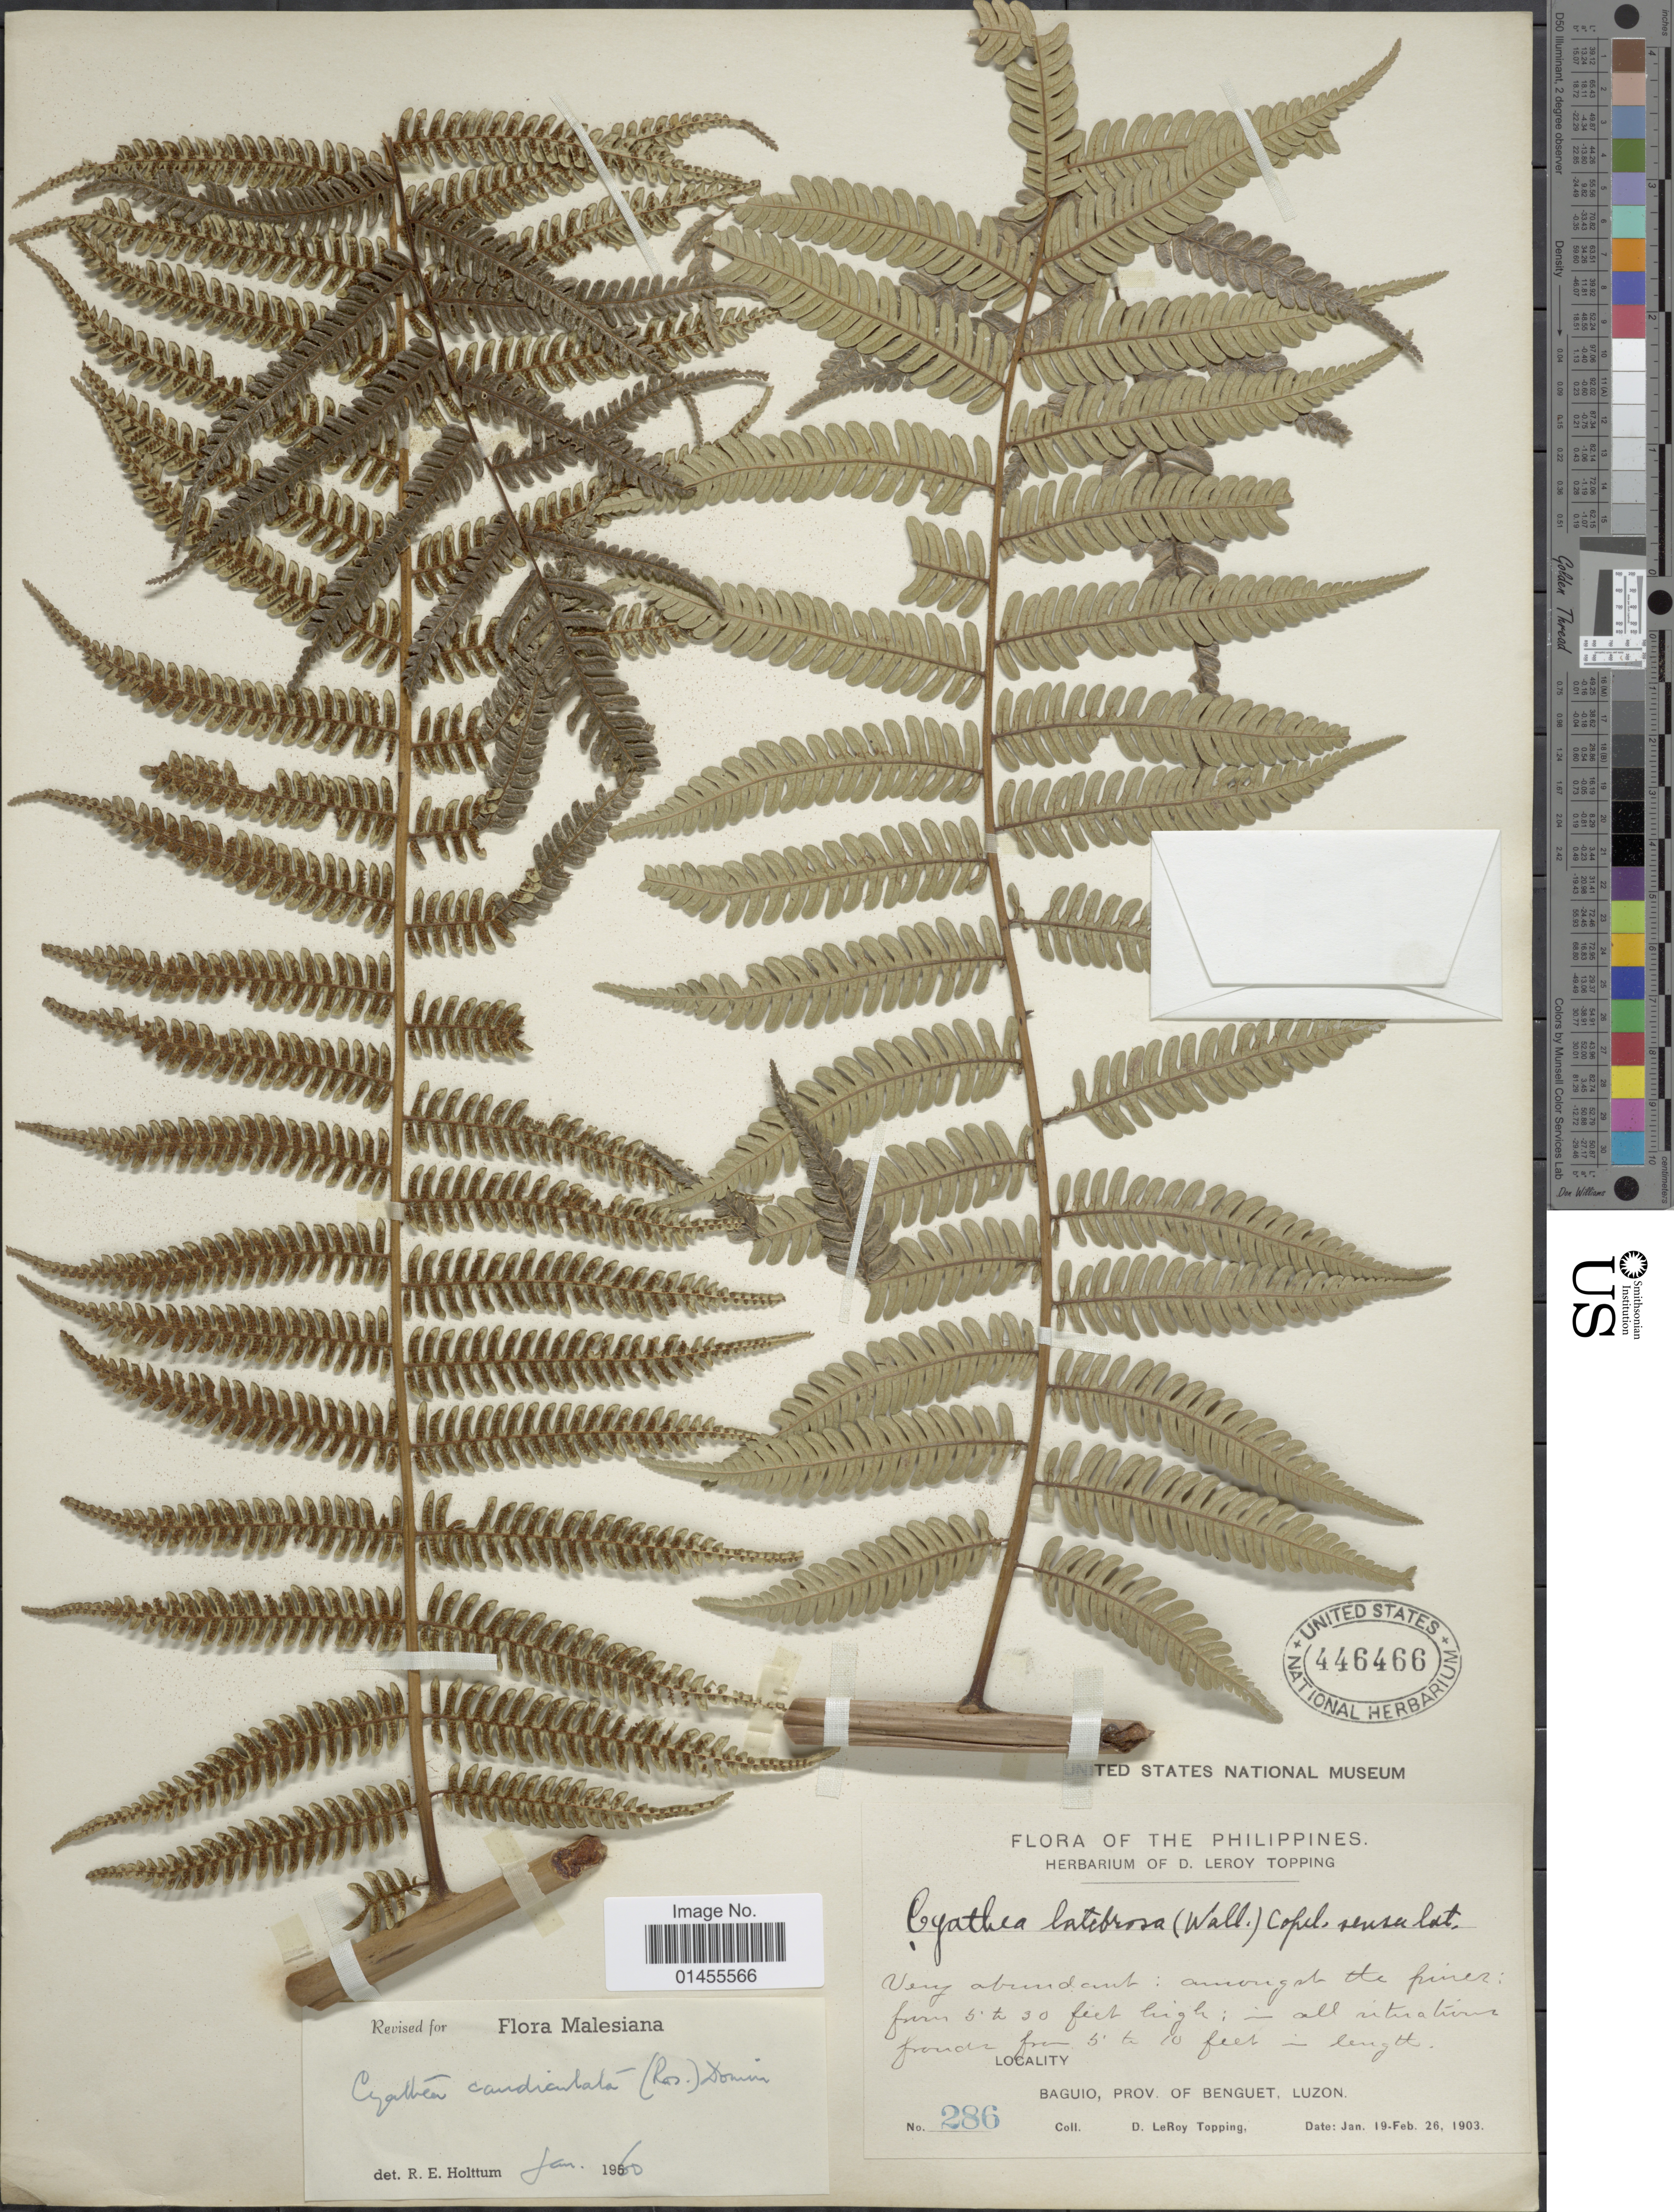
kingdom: Plantae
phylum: Tracheophyta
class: Polypodiopsida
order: Cyatheales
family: Cyatheaceae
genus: Alsophila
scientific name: Alsophila heterochlamydea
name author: (Copel.) R.M. Tryon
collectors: D. L. Topping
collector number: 286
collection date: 1903-01-19/1903-02-26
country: Philippines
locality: Baguio, Prov. of Benguet, Luzon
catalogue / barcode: US 446466